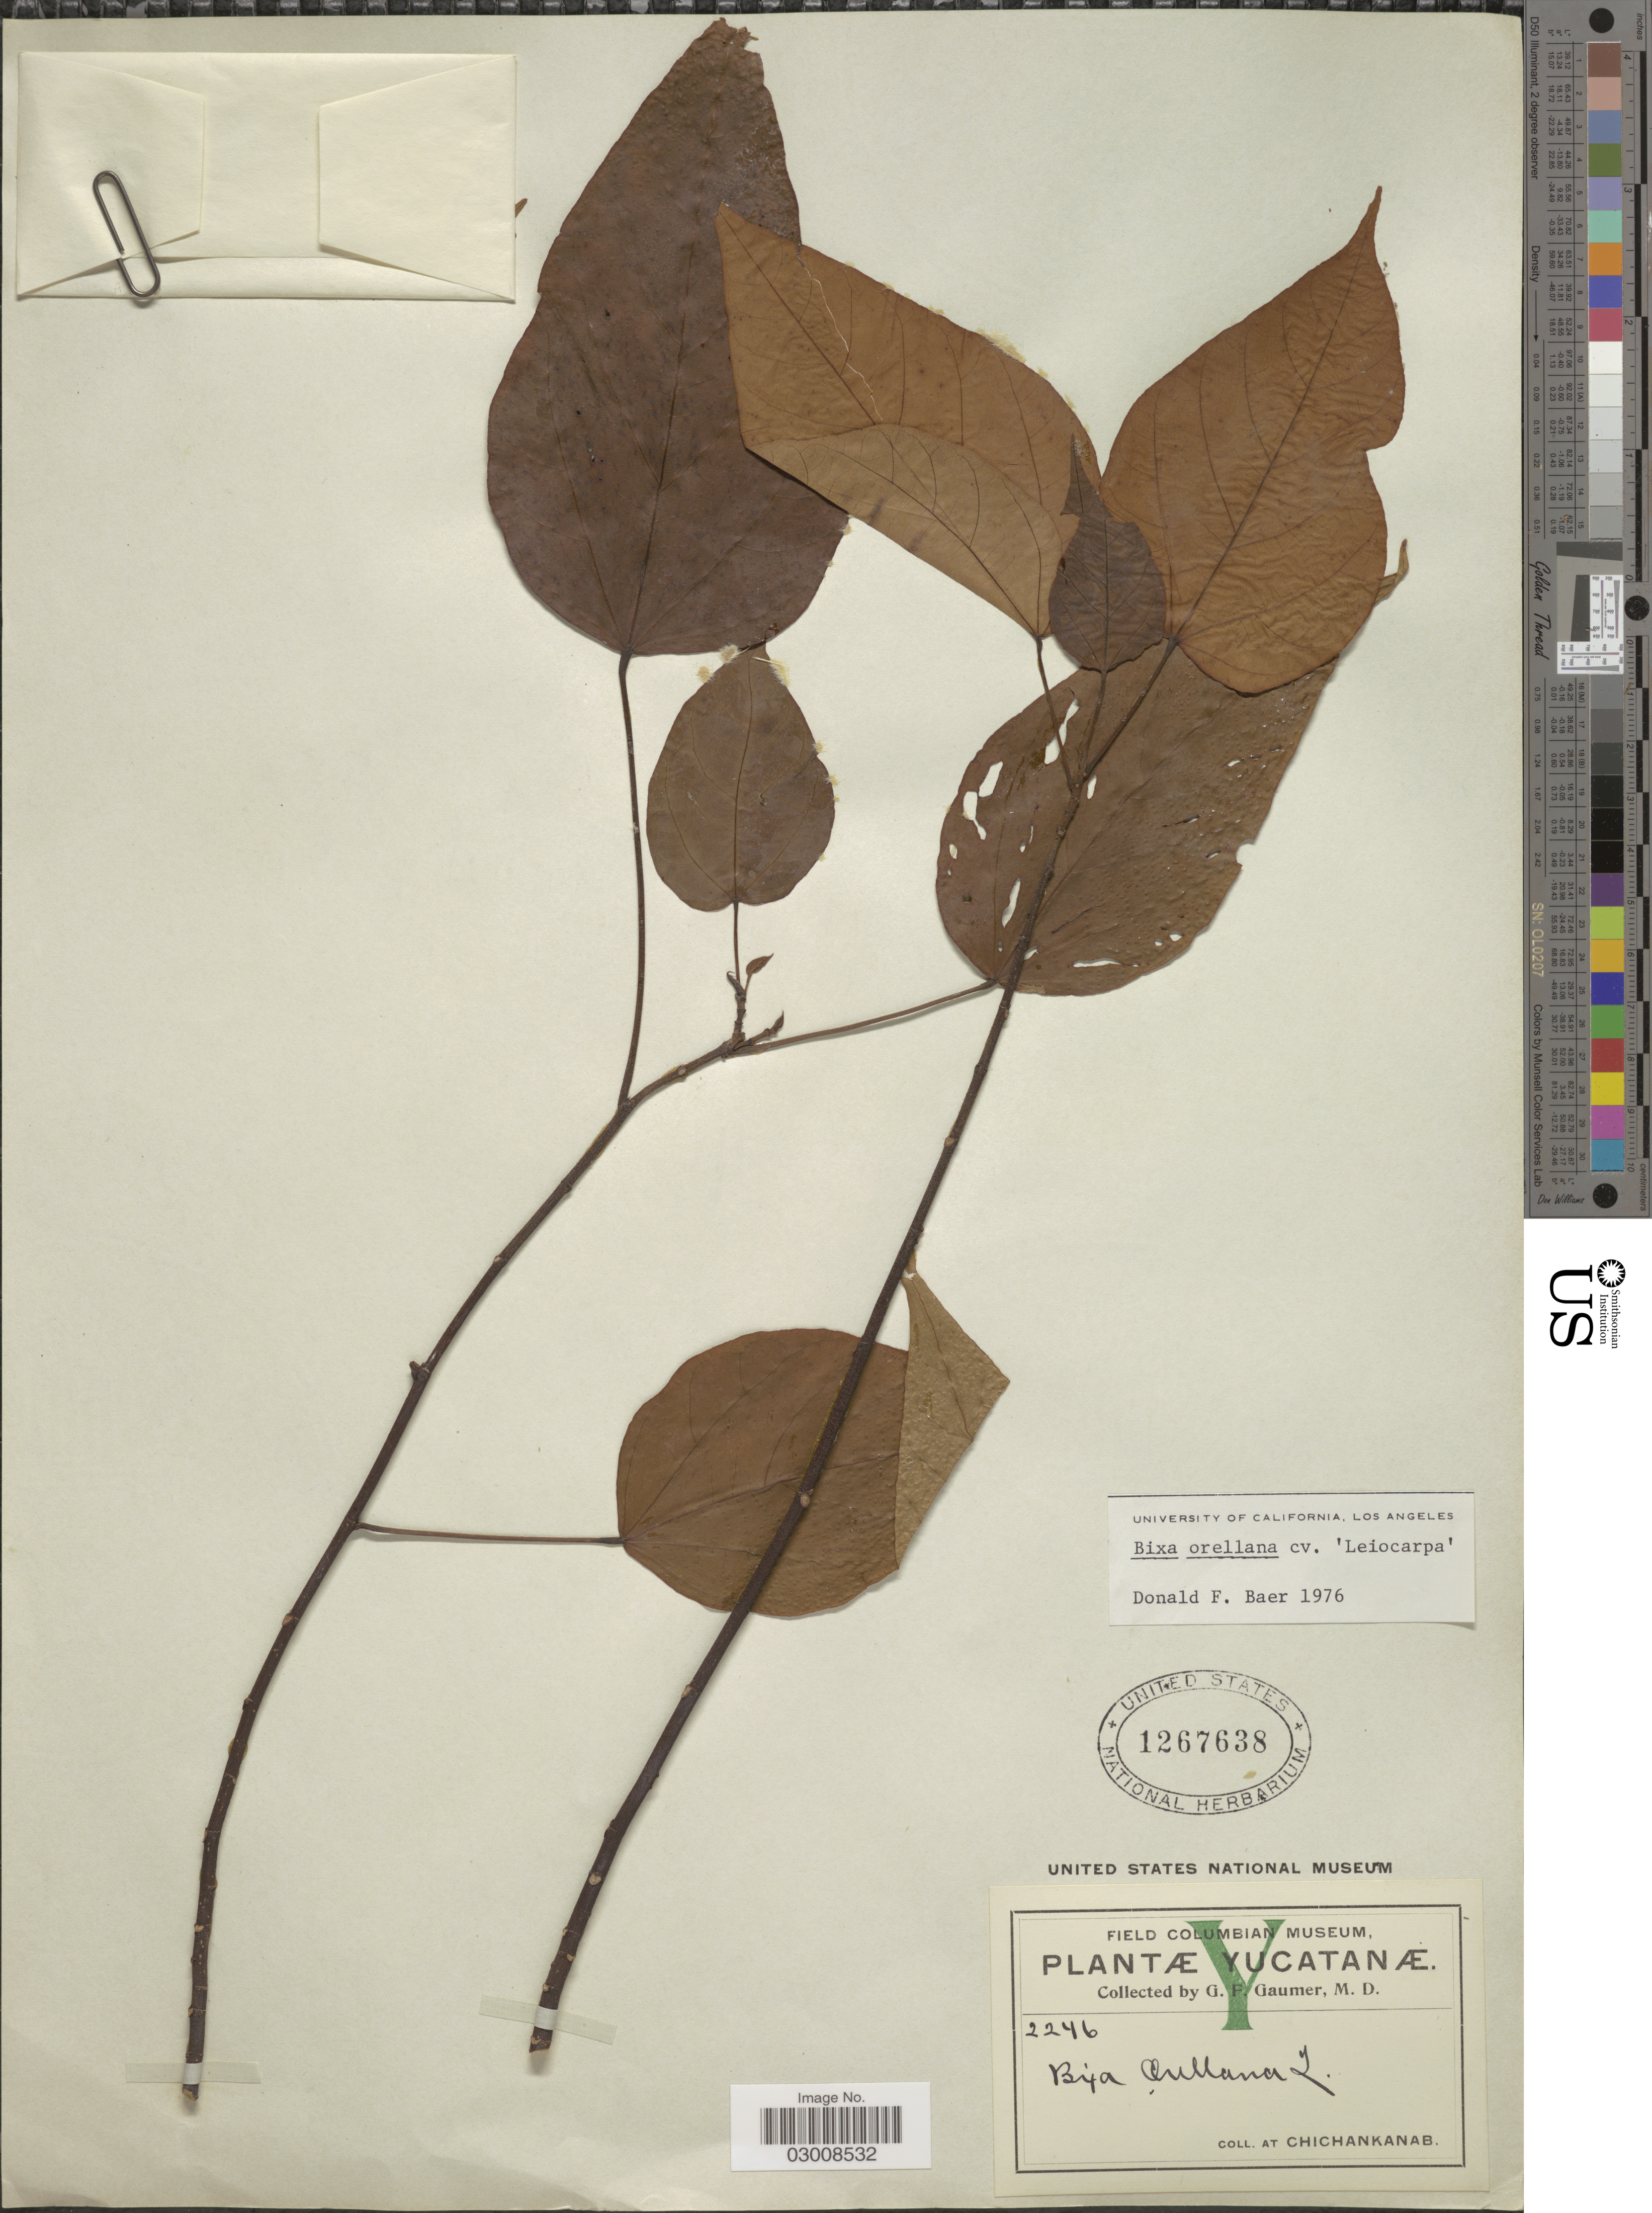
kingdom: Plantae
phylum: Tracheophyta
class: Magnoliopsida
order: Malvales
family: Bixaceae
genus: Bixa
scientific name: Bixa orellana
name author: L.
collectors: G. F. Gaumer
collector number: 2246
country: Mexico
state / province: Yucatán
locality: At Chichankanab.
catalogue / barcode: US 1267638